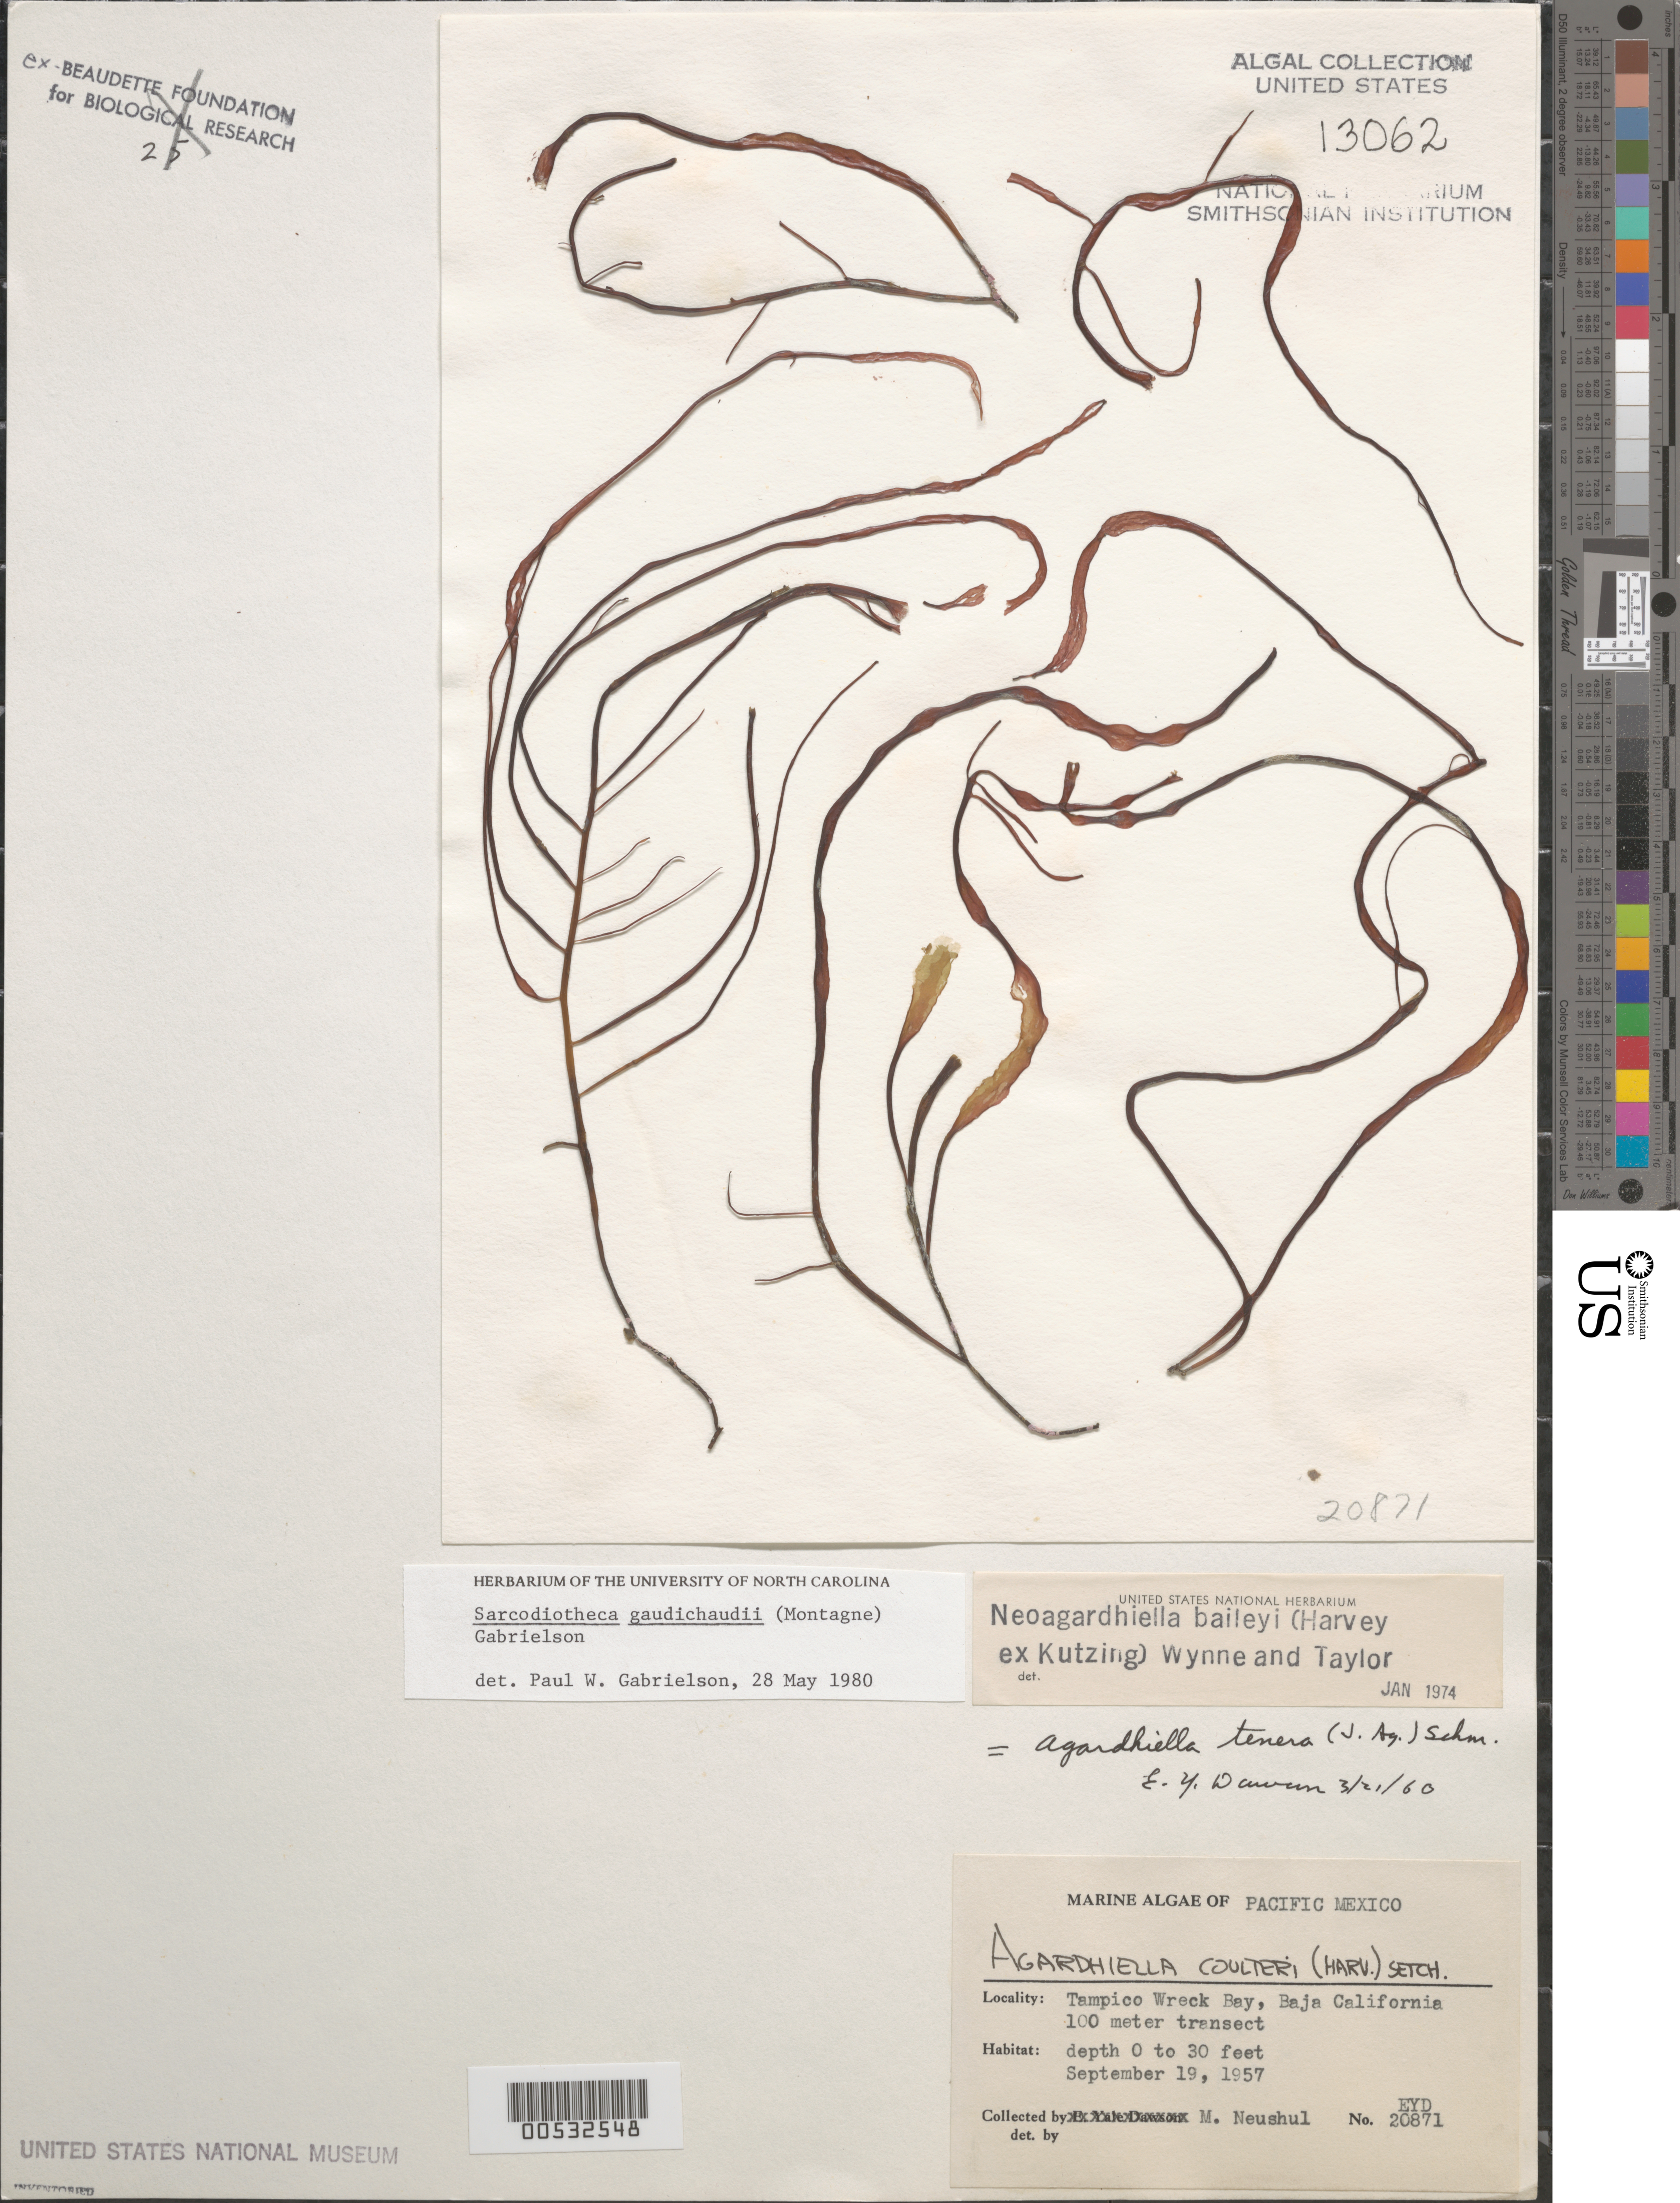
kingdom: Plantae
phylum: Rhodophyta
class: Florideophyceae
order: Gigartinales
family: Solieriaceae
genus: Sarcodiotheca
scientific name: Sarcodiotheca gaudichaudii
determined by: Gabrielson, P. W.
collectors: M. Neushul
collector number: EYD 20871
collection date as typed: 19 Sep 1957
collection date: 1957-09-19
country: Mexico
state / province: Baja California Norte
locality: Tampico Wreck Bay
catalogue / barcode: US 13062